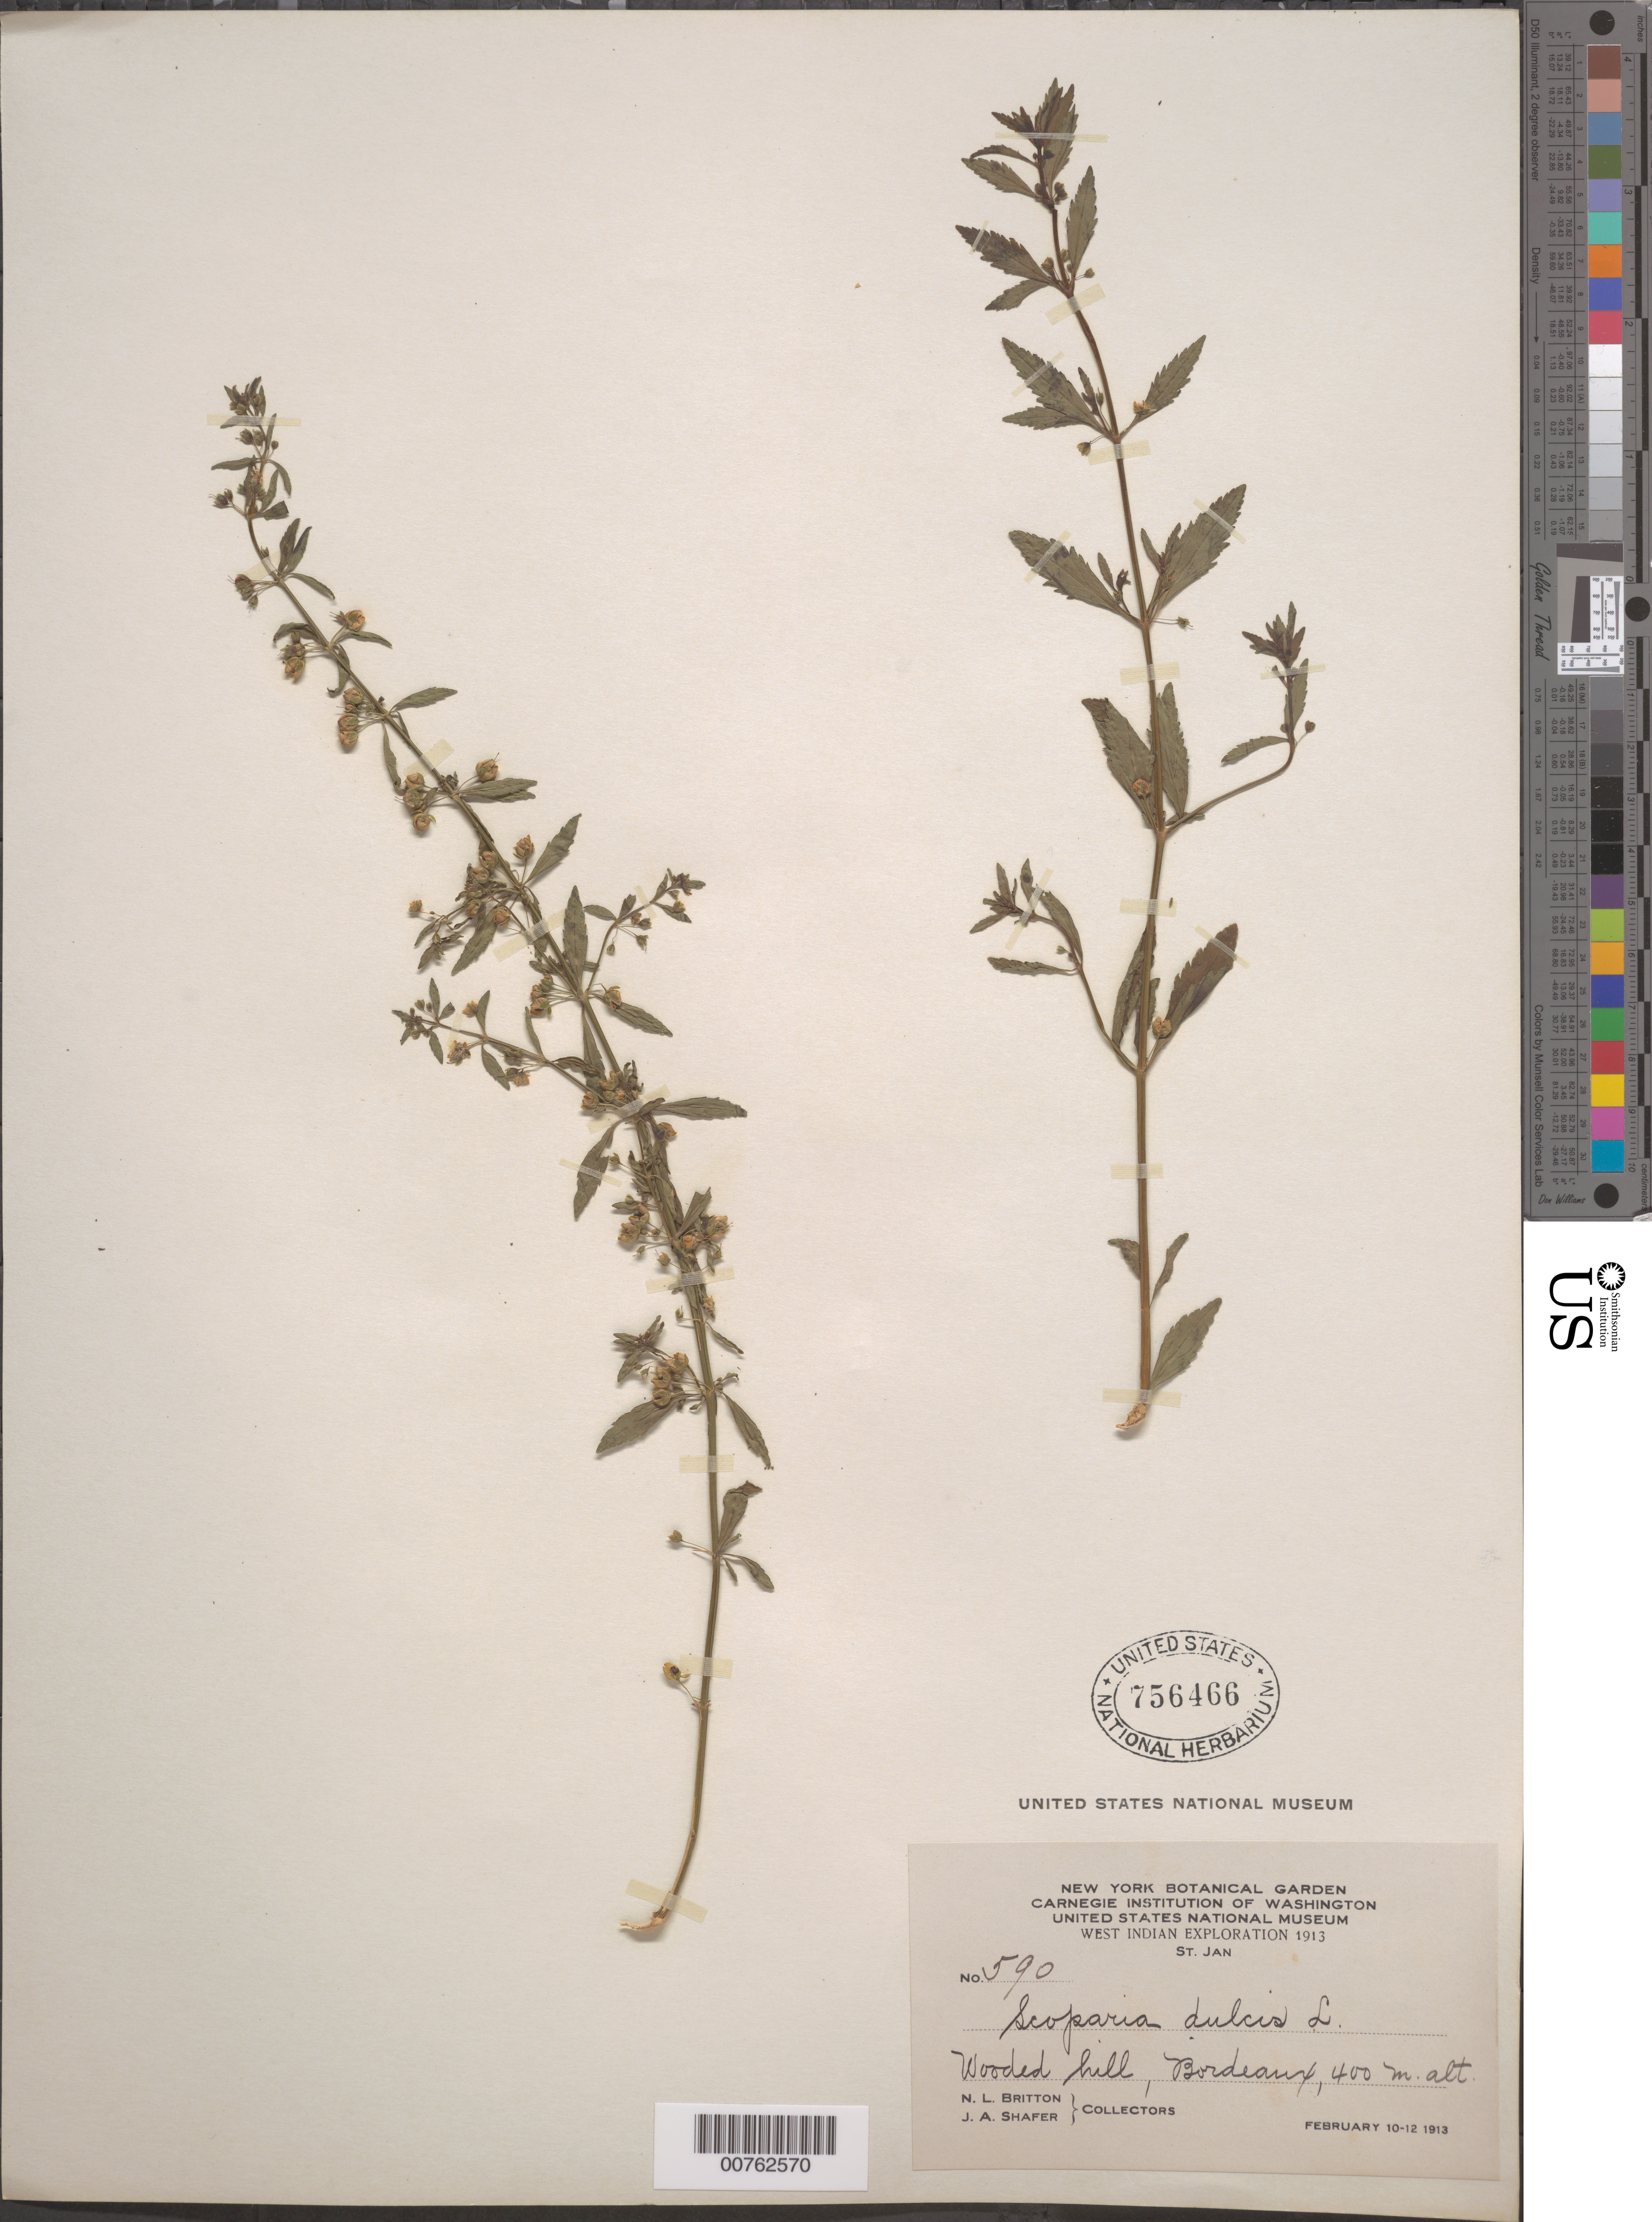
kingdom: Plantae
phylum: Tracheophyta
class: Magnoliopsida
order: Lamiales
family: Plantaginaceae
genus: Scoparia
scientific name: Scoparia dulcis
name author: L.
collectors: N. Britton & J. A. Shafer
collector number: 590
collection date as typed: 10 Feb 1913 to 12 Feb 1913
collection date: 1913-02-10/1913-02-12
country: U.S. Virgin Islands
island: St. John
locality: Bordeaux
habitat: Wooded hill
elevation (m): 400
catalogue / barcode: US 756466